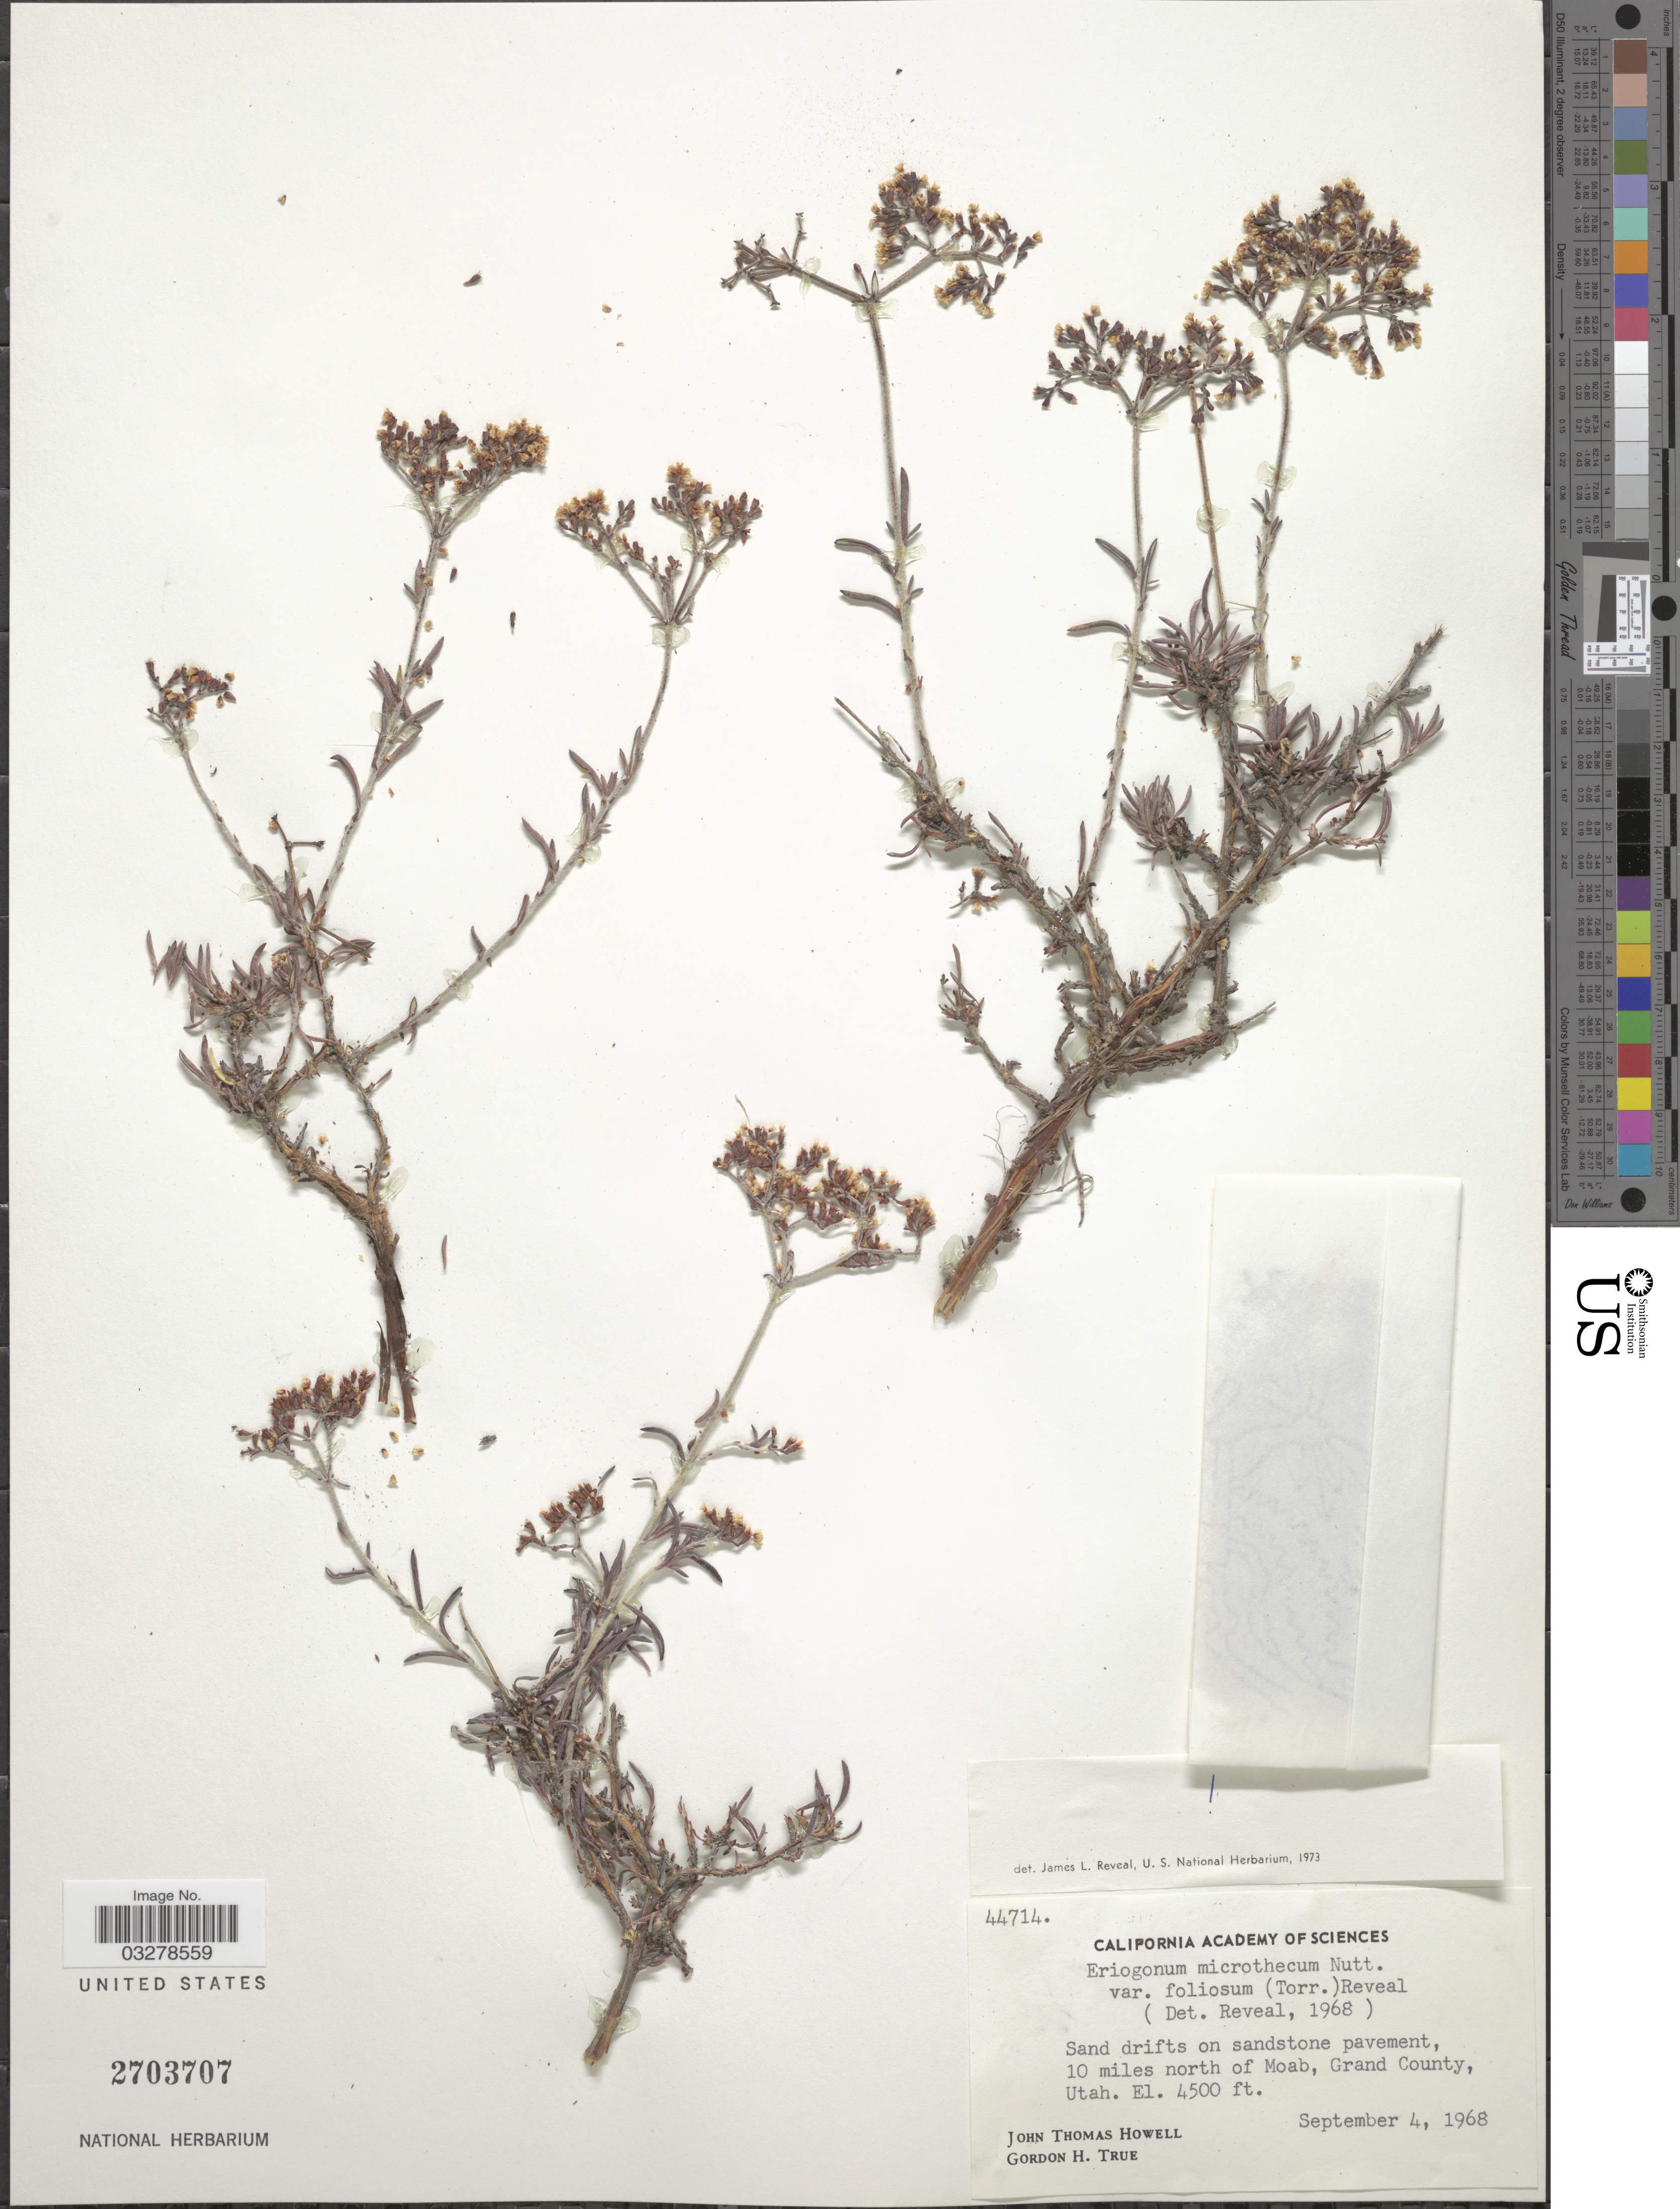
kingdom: Plantae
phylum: Tracheophyta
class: Magnoliopsida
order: Caryophyllales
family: Polygonaceae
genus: Eriogonum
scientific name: Eriogonum microtheca var. foliosum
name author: (Torr. & A. Gray) Reveal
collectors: J. T. Howell & G. H. True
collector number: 44714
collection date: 1968-09-04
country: United States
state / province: Utah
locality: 10 miles north of Moab, Grand County.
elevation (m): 1372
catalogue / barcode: US 2703707